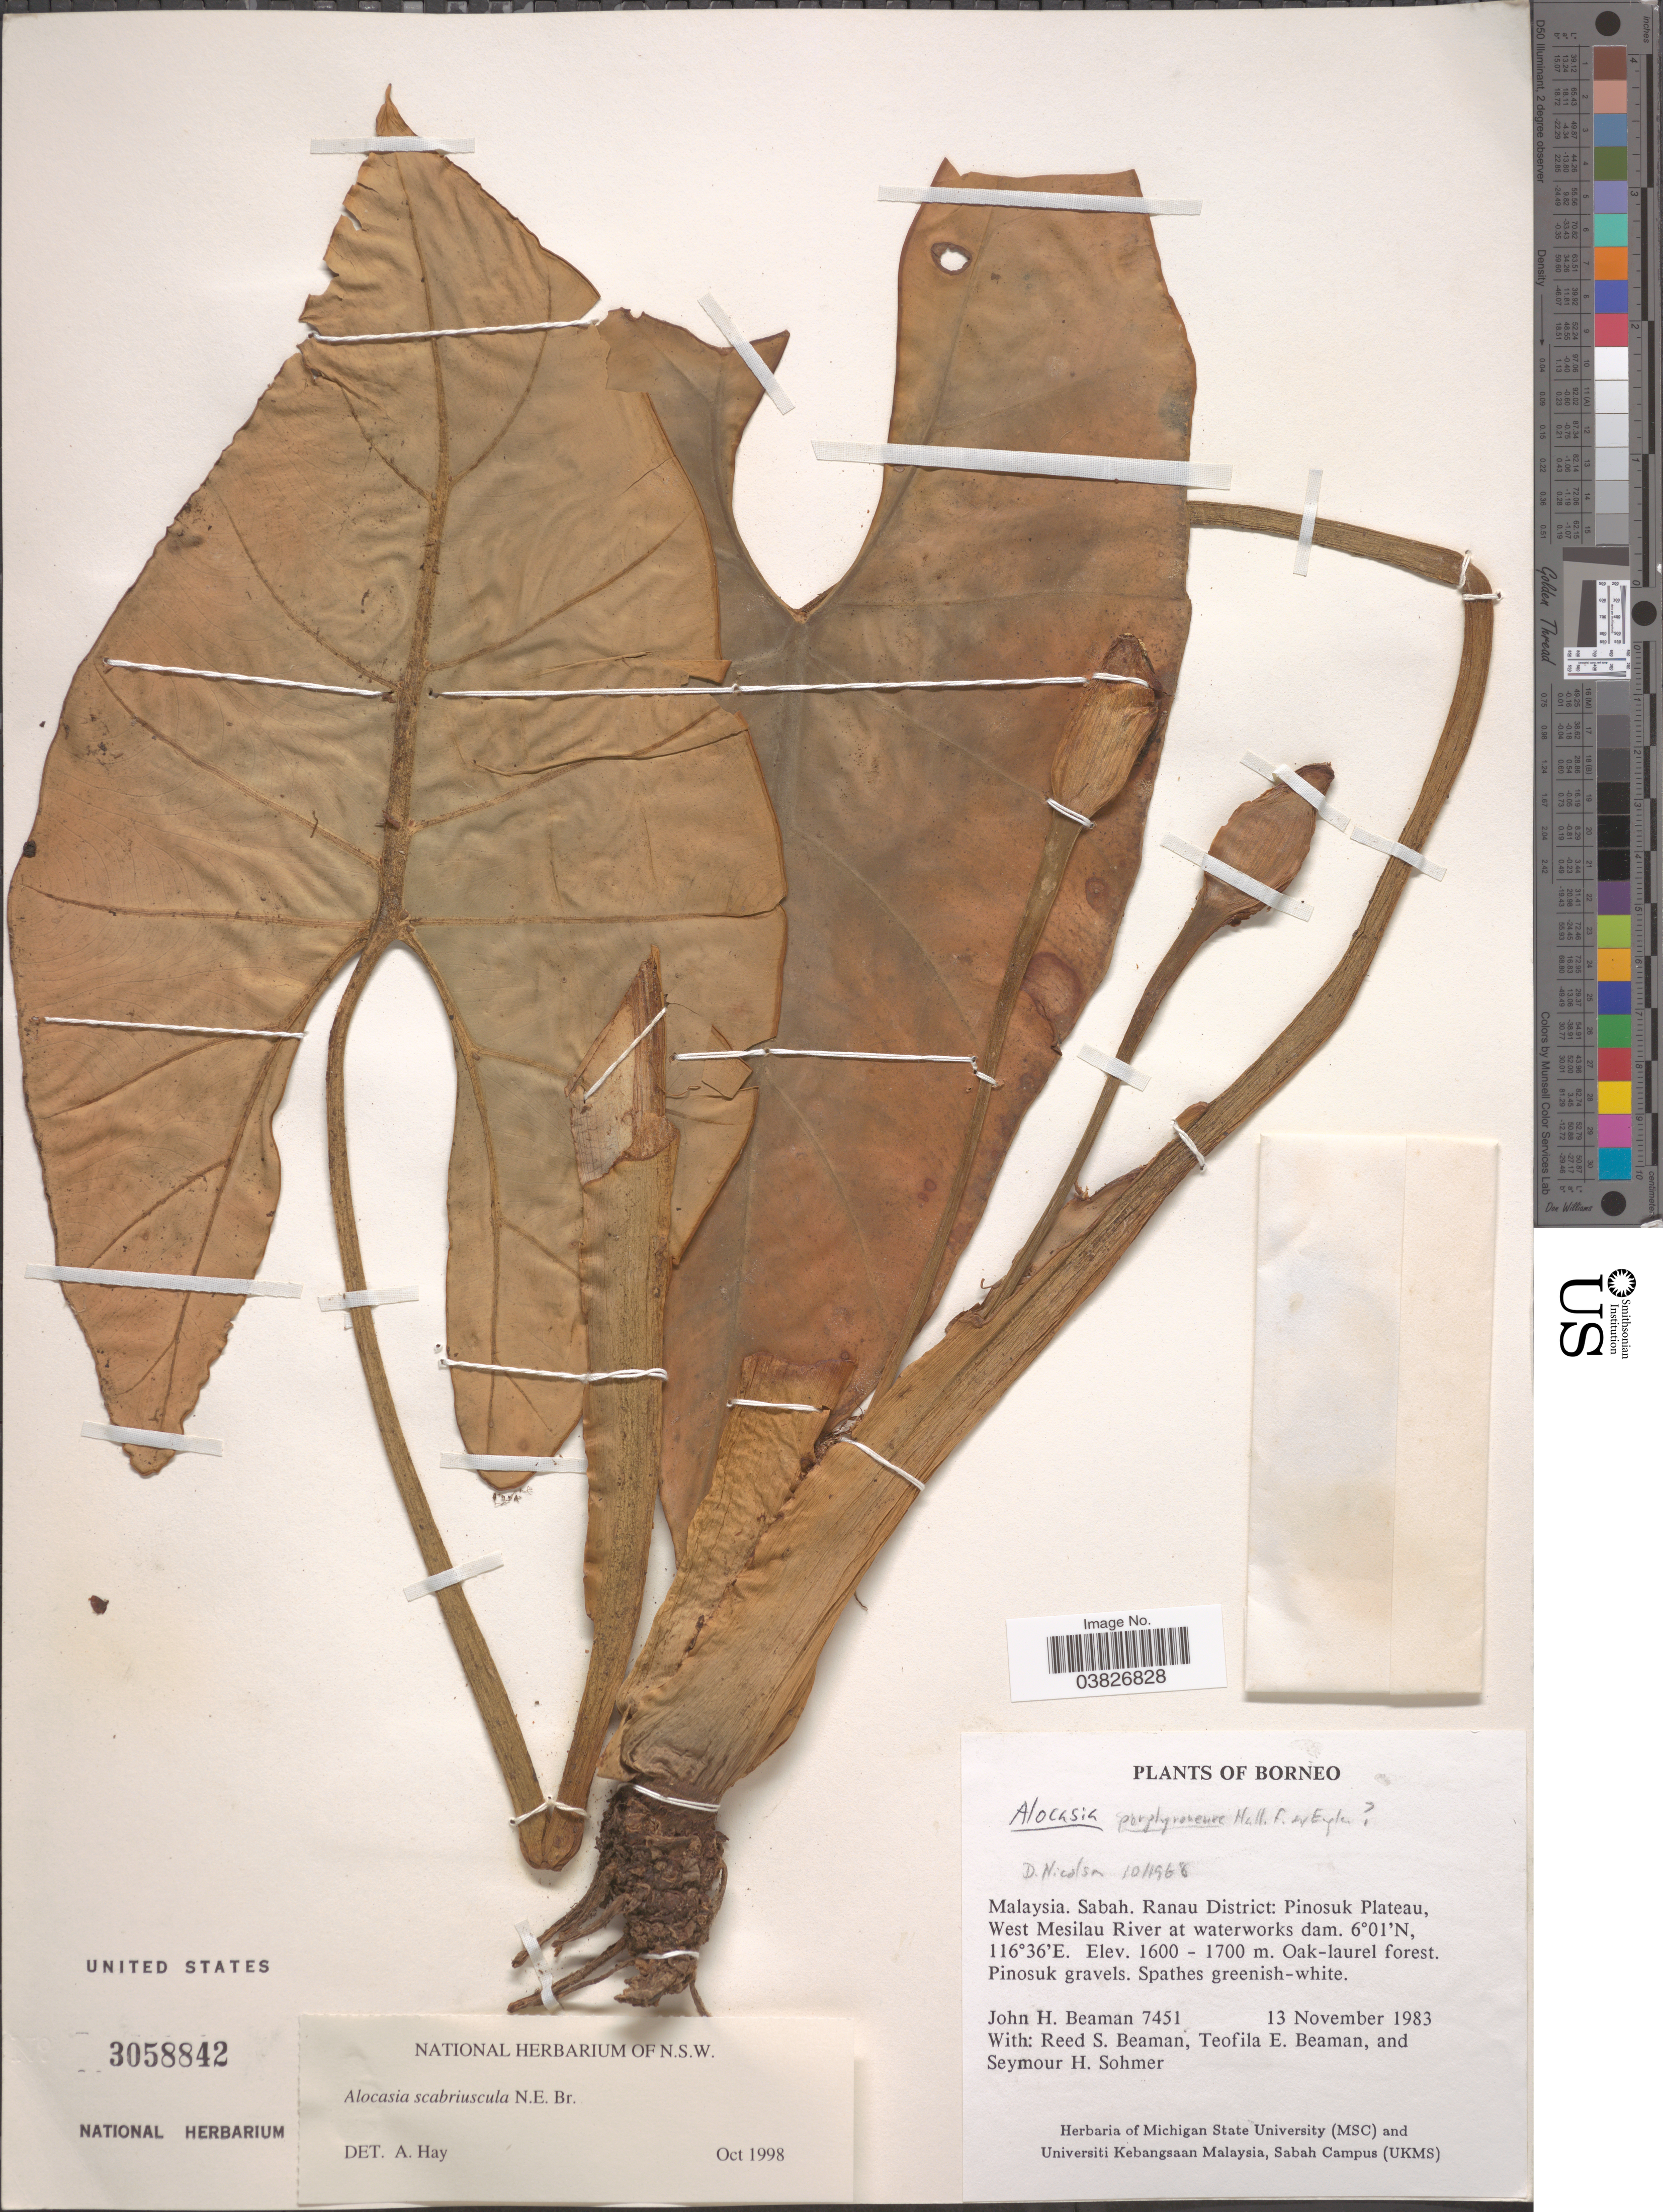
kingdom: Plantae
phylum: Tracheophyta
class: Liliopsida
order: Alismatales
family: Araceae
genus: Alocasia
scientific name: Alocasia scabriuscula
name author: N.E. Br.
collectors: J. H. Beaman, R. S. Beaman, T. E. Beaman & S. H. Sohmer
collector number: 7451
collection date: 1983-11-13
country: Malaysia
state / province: Sabah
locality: Borneo. Ranau District: Pinosuk Plateau, West Mesilau River at waterworks dam.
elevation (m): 1600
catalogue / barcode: US 3058842